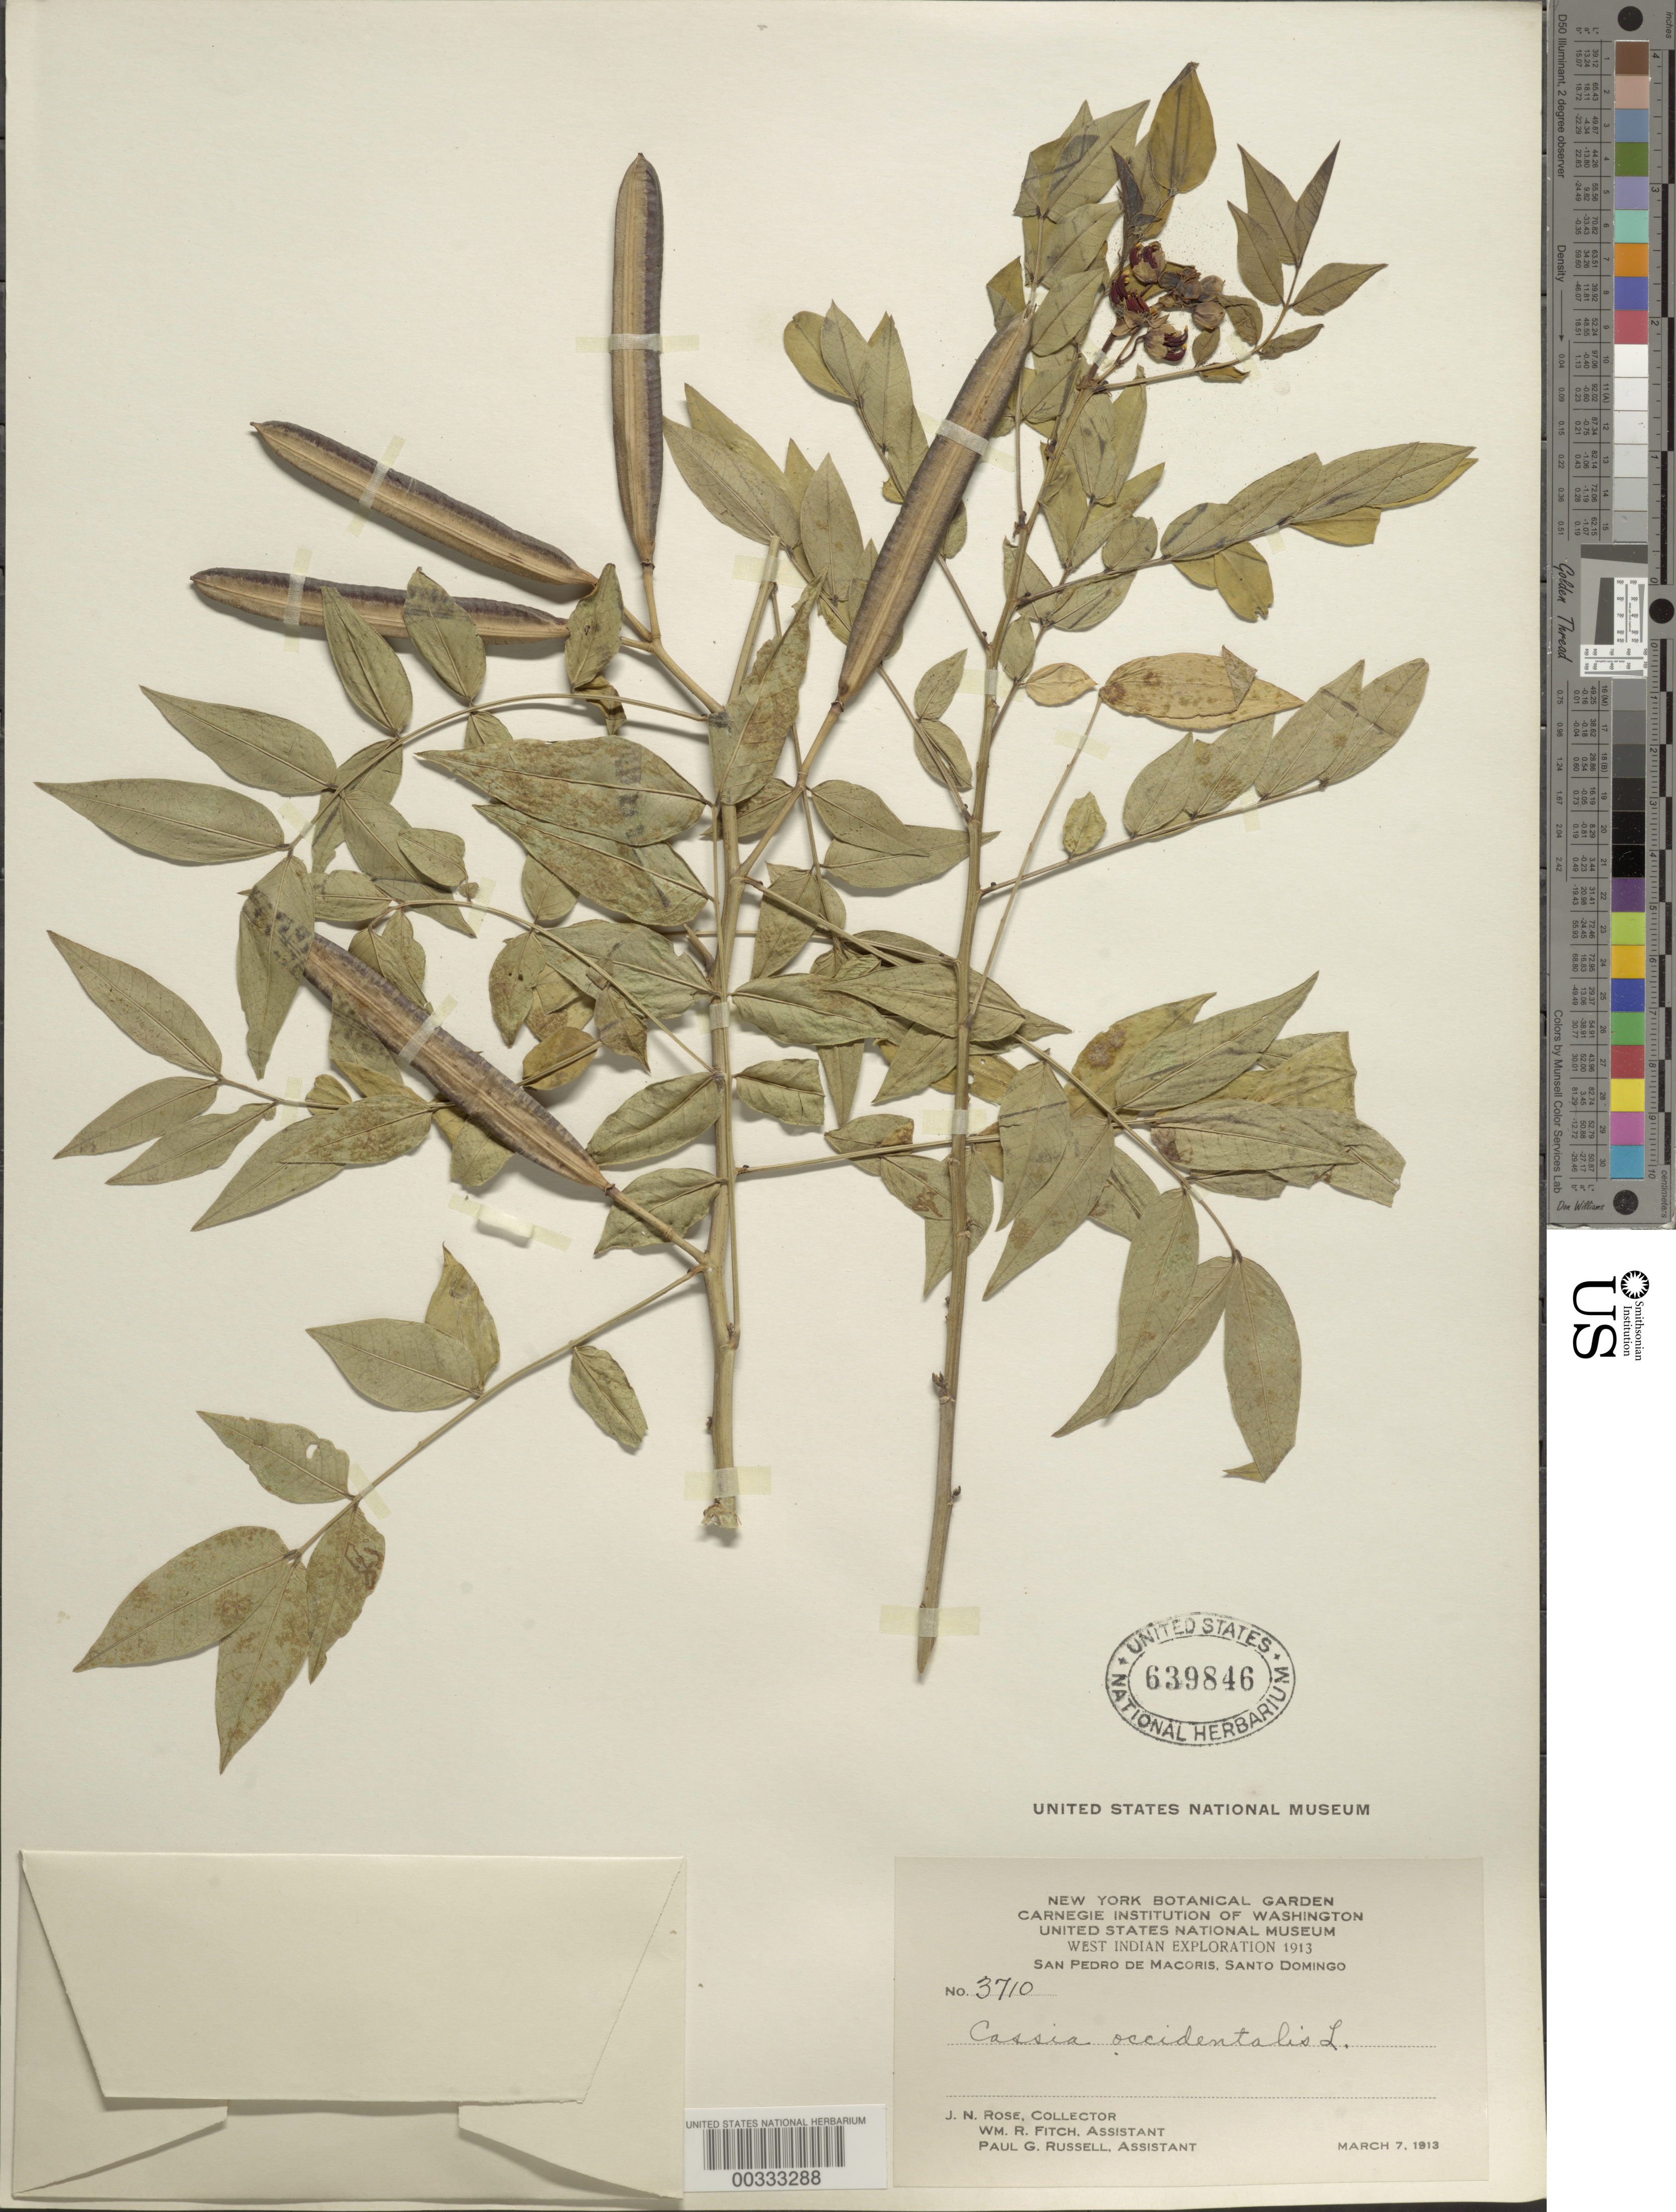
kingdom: Plantae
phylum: Tracheophyta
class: Magnoliopsida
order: Fabales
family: Fabaceae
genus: Senna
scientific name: Senna sophera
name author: (L.) Roxb.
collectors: J. N. Rose, W. R. Fitch & P. G. Russell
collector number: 3710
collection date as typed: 07 Mar 1913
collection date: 1913-03-07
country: Dominican Republic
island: Hispaniola Island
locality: San pedro de macoris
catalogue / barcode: US 639846